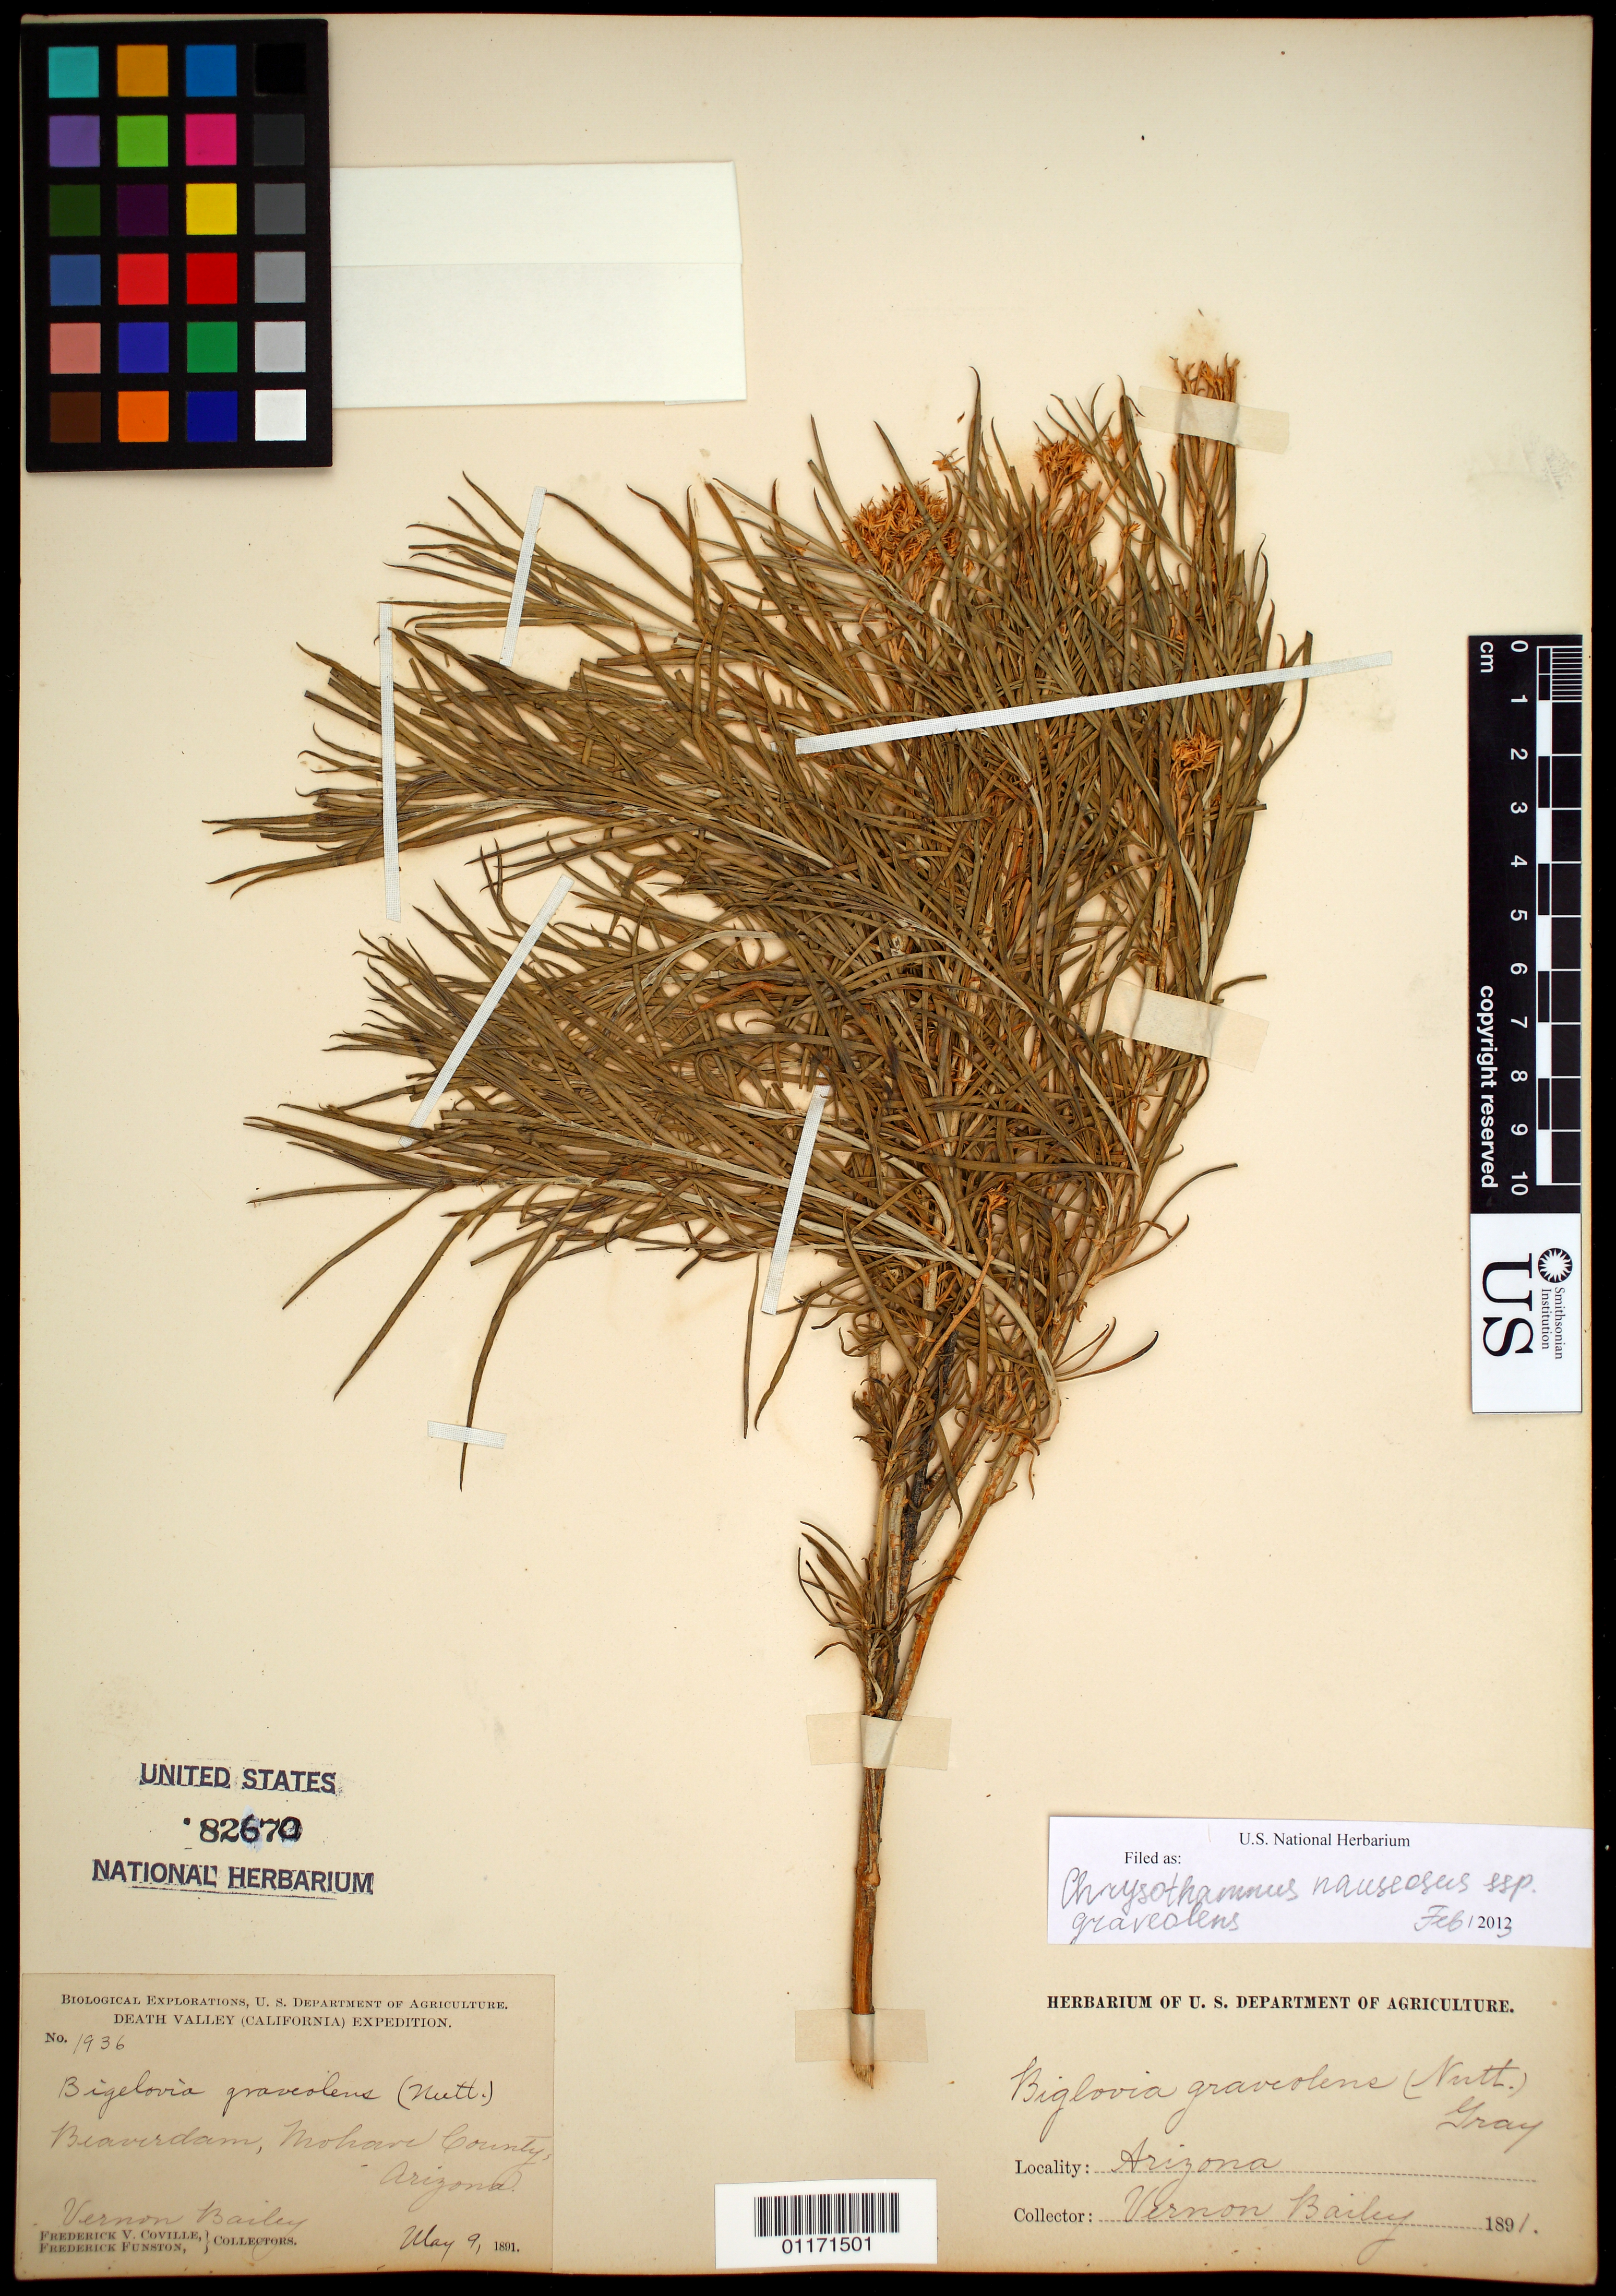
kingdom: Plantae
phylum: Tracheophyta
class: Magnoliopsida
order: Asterales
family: Asteraceae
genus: Ericameria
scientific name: Ericameria nauseosa var. graveolens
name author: (Nutt.) Reveal & Schuyler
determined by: Urbatsch, Lowell E., Curator (LSU), Louisiana State University (UNITED STATES)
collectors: V. O. Bailey, F. V. Coville & F. Funston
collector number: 1936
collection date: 1891-05-09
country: United States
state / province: Arizona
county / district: Mohave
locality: Beaverdam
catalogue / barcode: US 82670